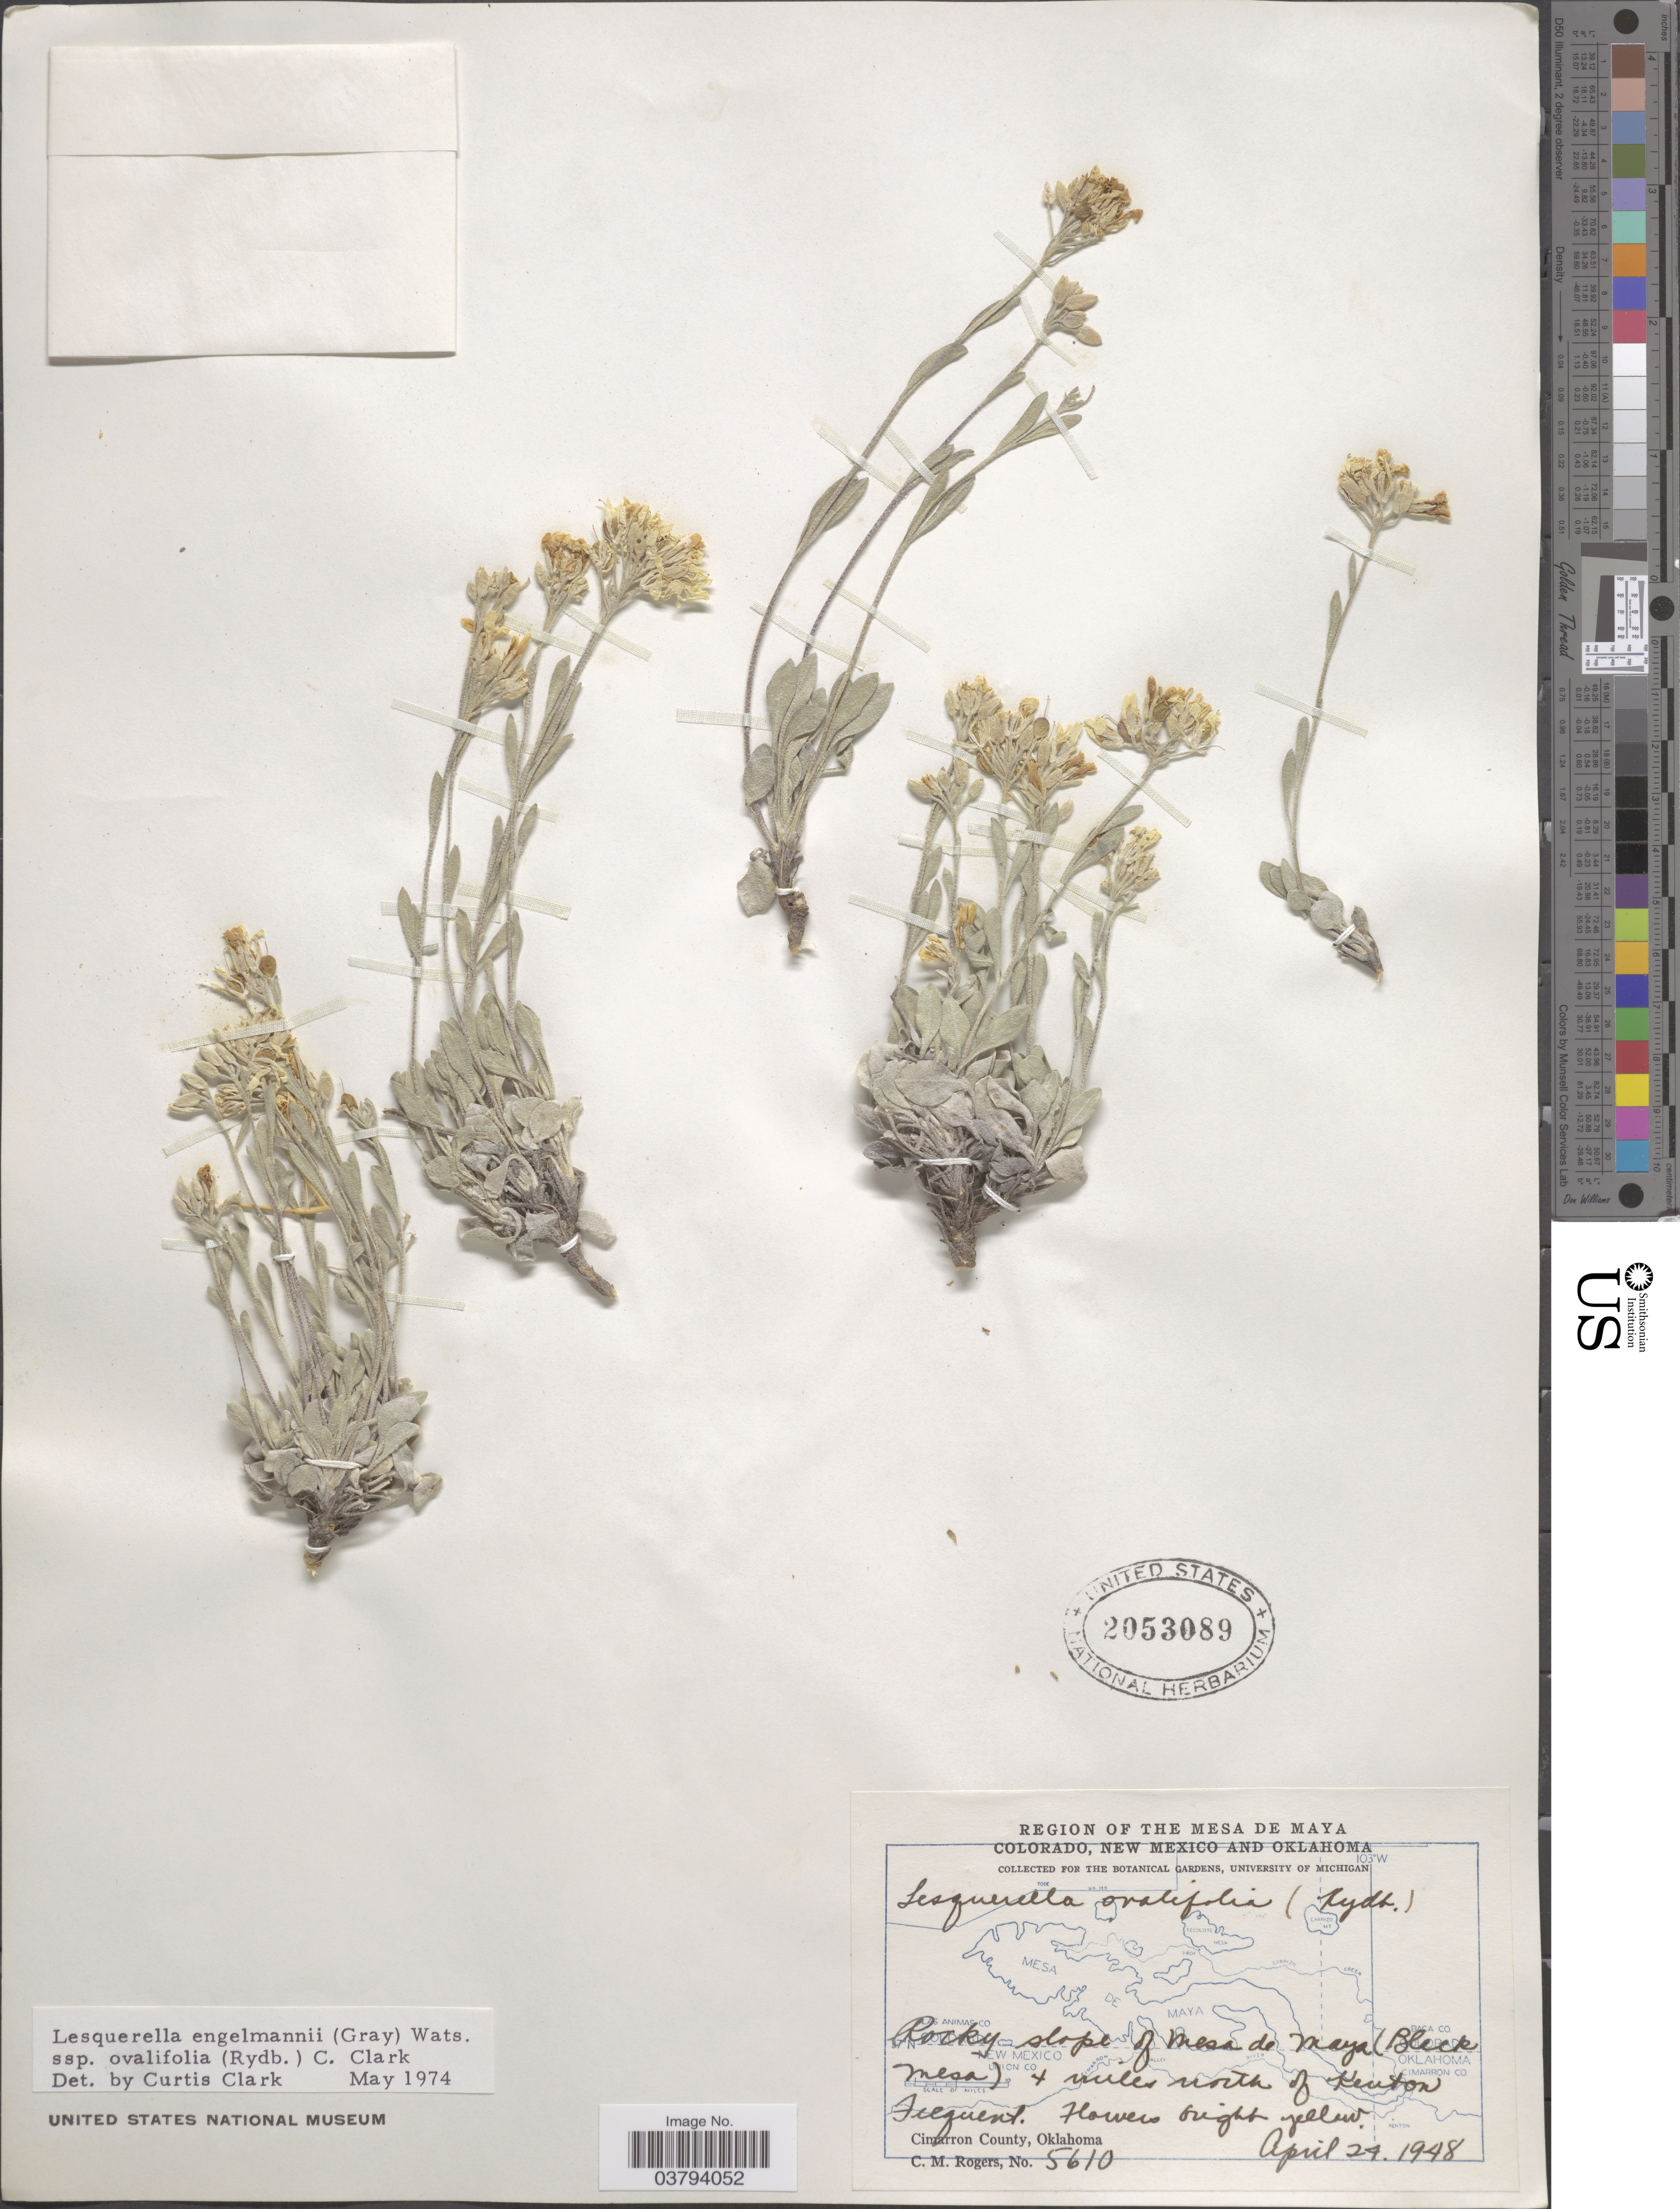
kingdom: Plantae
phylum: Tracheophyta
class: Magnoliopsida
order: Brassicales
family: Brassicaceae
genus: Lesquerella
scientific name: Lesquerella ovalifolia subsp. ovalifolia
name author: Rydb. ex Britton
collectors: C. M. Rogers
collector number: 5610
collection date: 1948-04-24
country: United States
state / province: Oklahoma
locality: Region of the Mesa de Maya. Rocky slope of Mesa de Maya (Black Mesa) 4 miles north of Kenton. Cimarron County.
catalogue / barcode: US 2053089